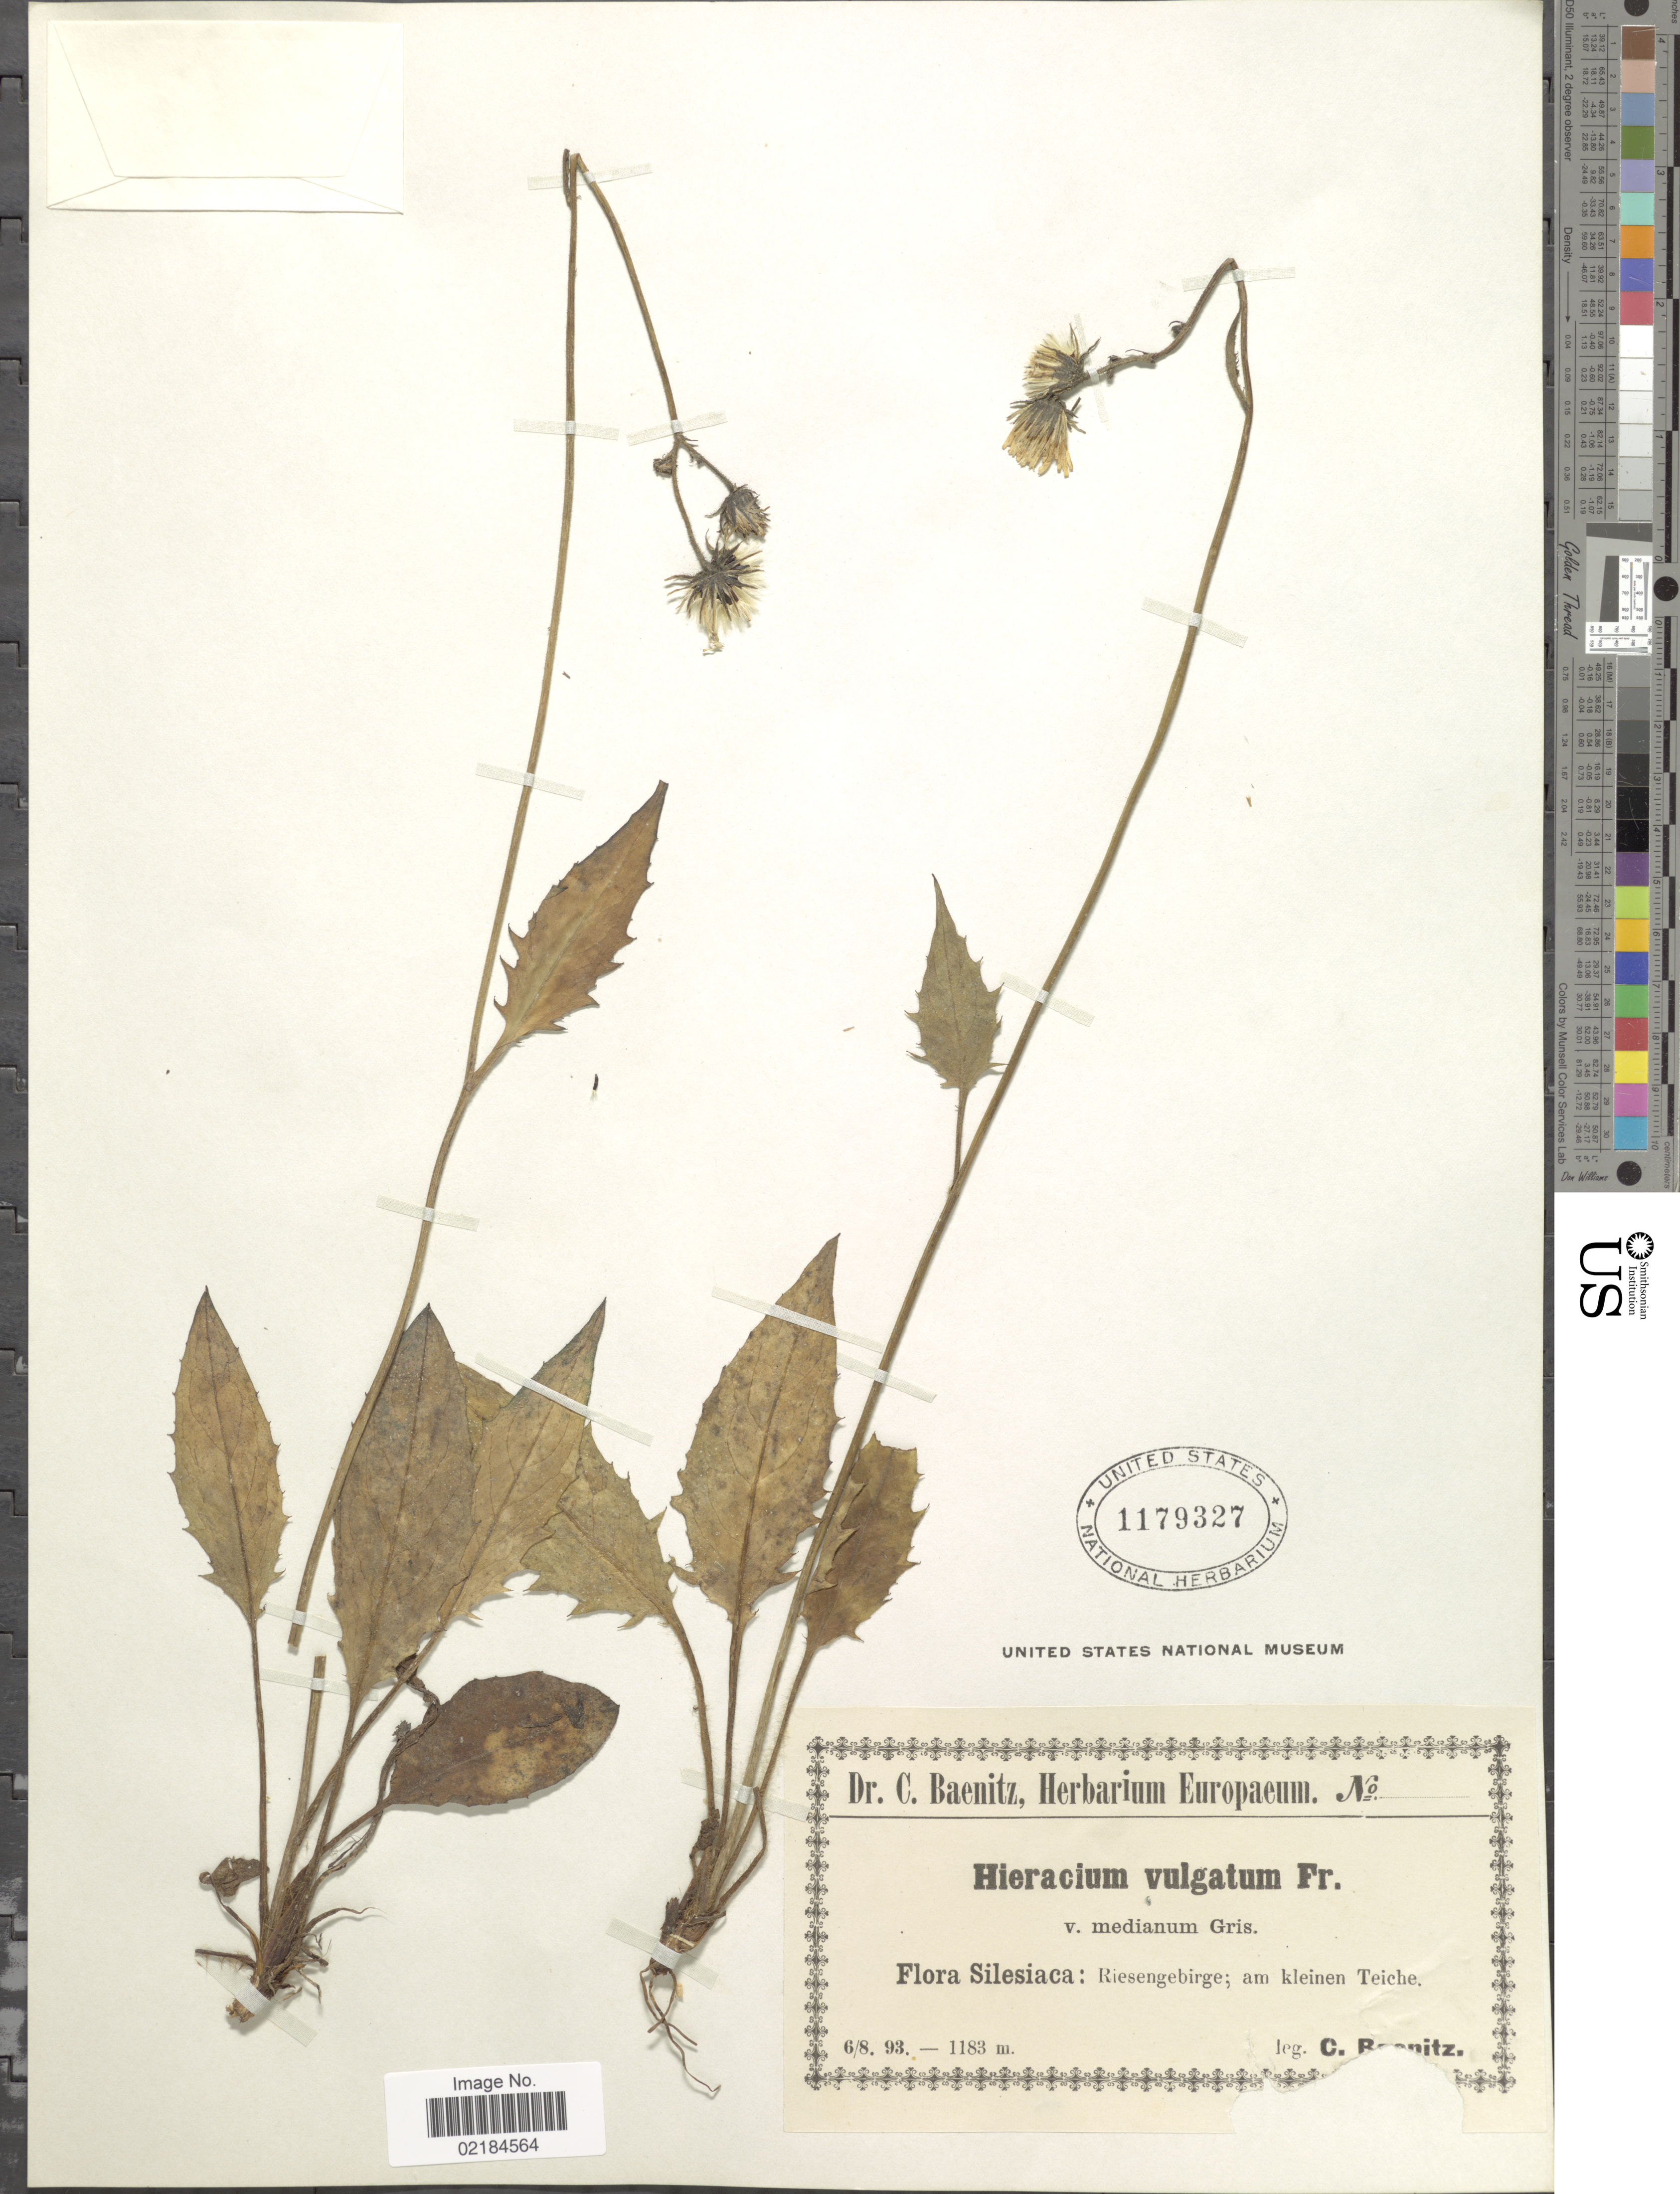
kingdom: Plantae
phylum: Tracheophyta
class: Magnoliopsida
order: Asterales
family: Asteraceae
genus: Hieracium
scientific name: Hieracium lachenalii subsp. cruenifolium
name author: (Dahlst. & Lübeck) Zahn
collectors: C. G. Baenitz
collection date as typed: Transcribed d/m/y: 6/8/93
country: Poland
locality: Silesiaca: Riesengebirge, am kleinen Teiche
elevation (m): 1183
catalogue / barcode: US 1179327